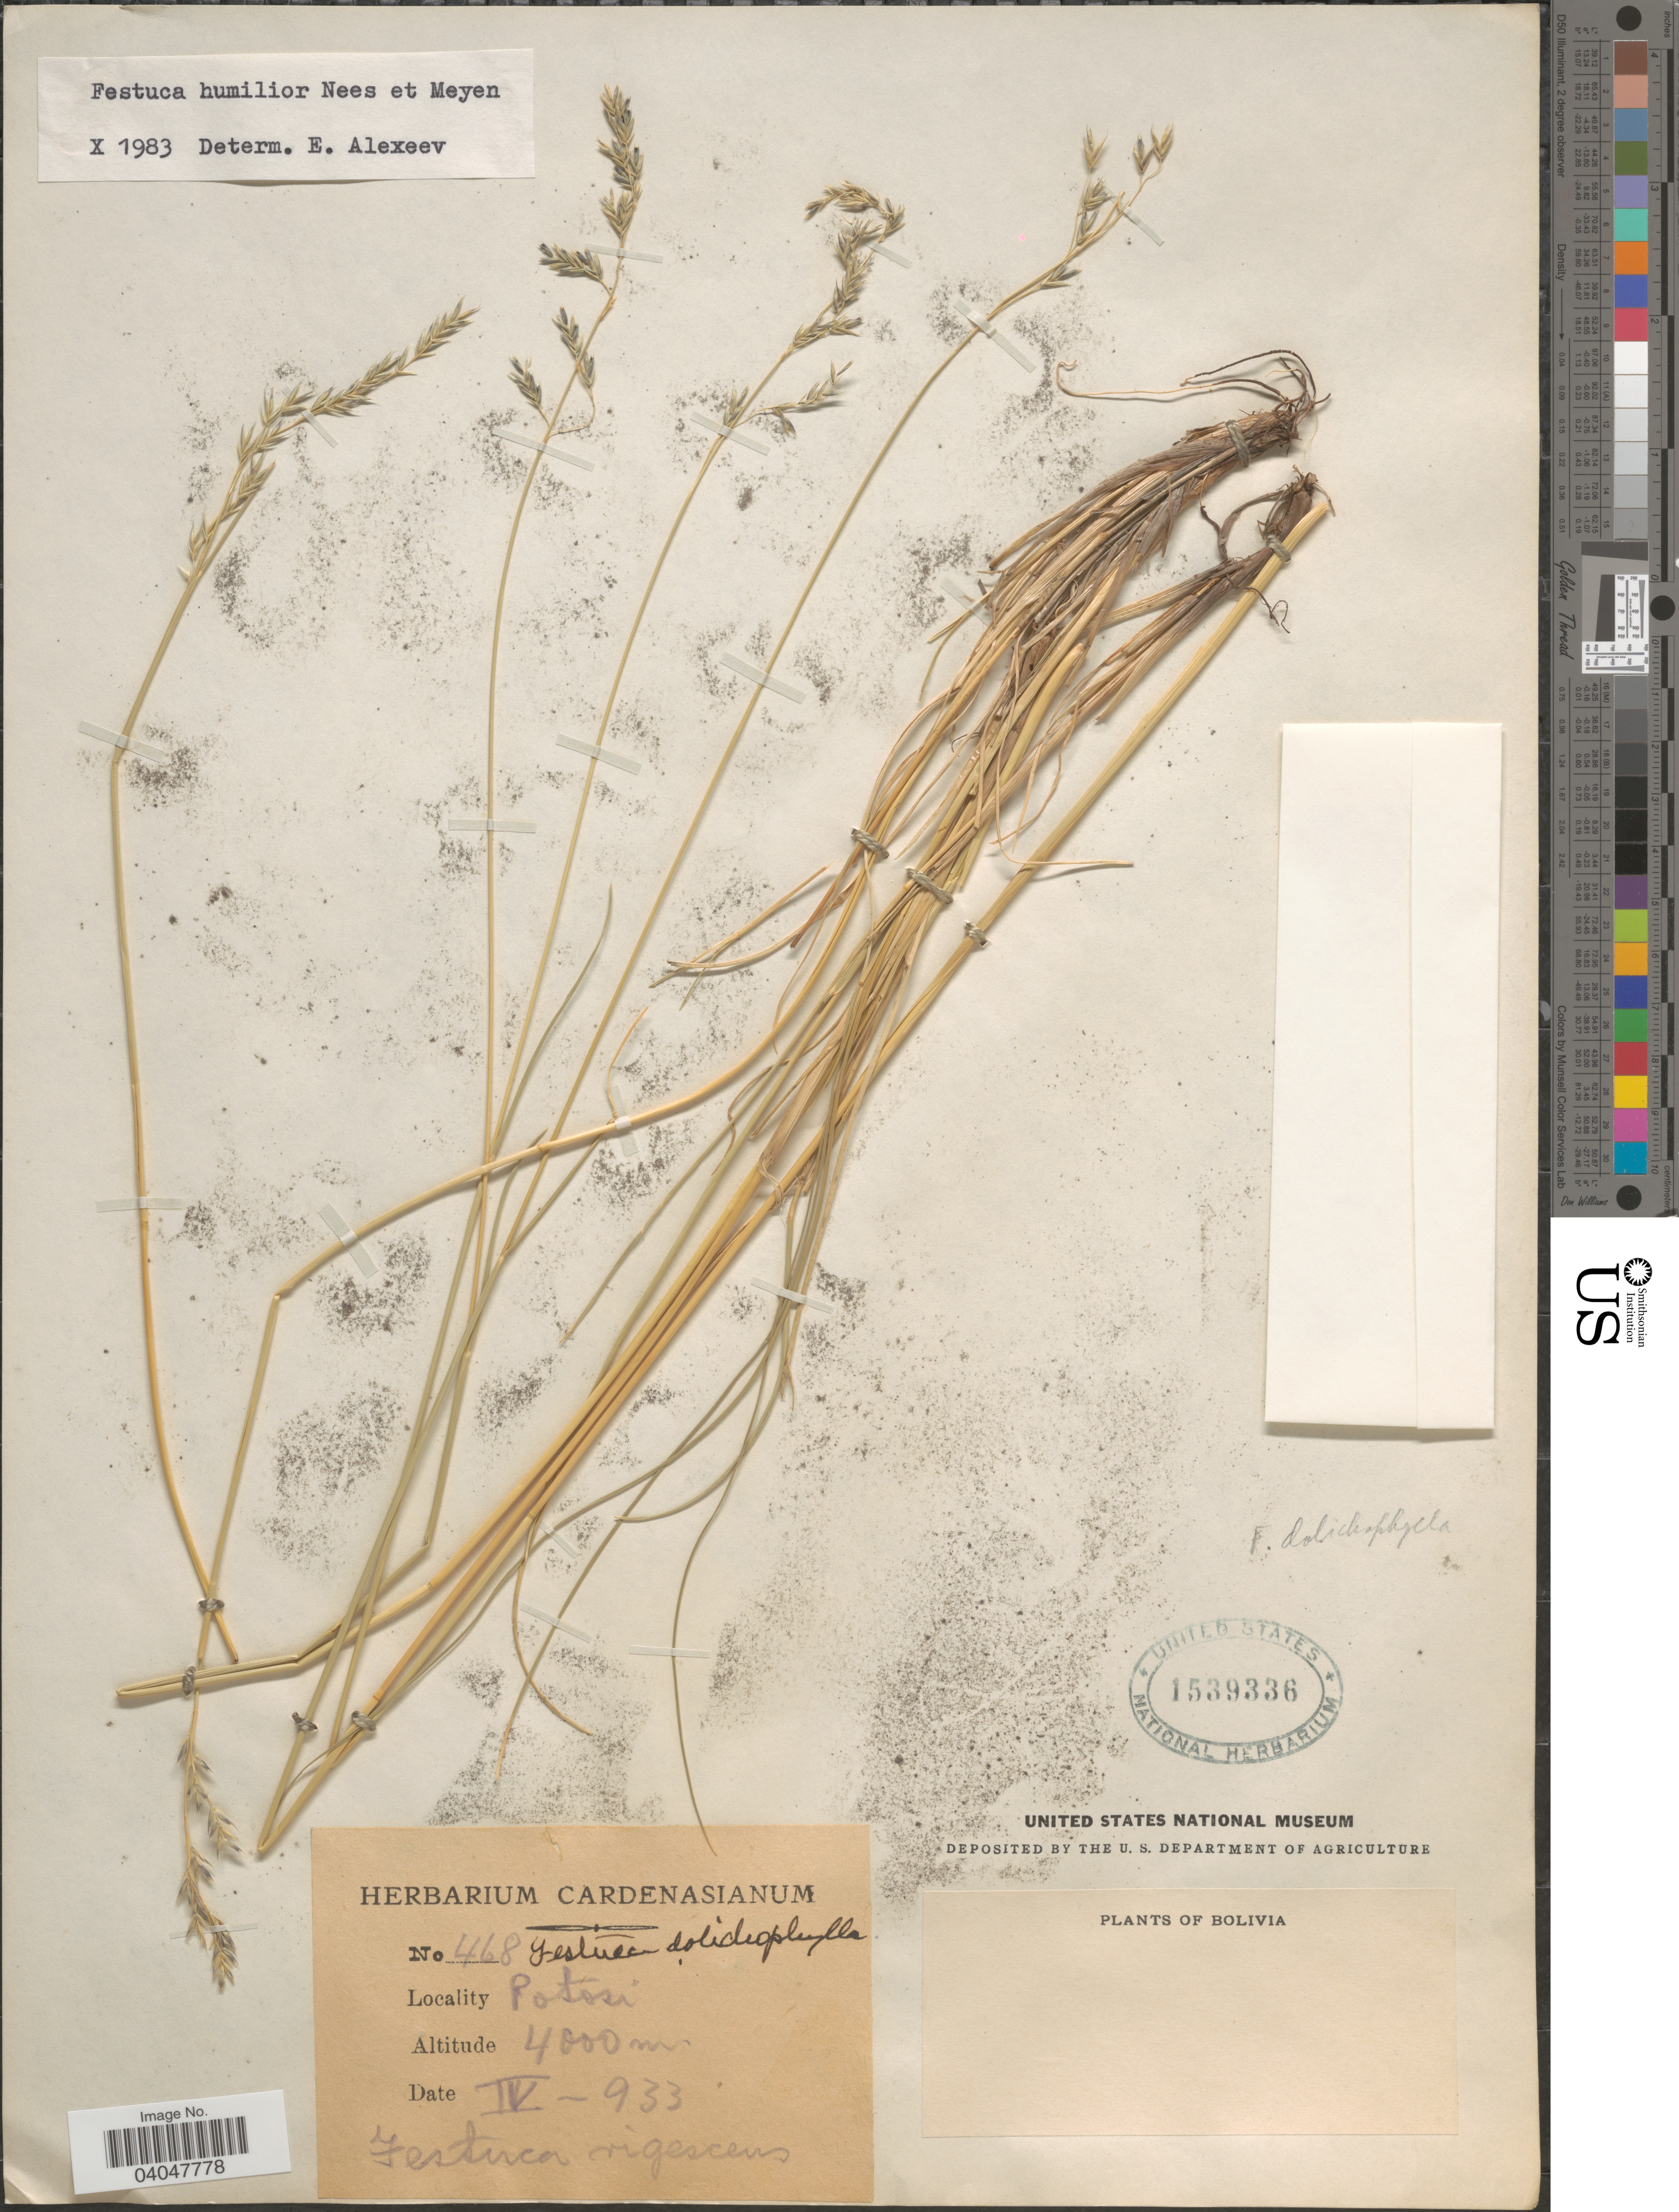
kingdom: Plantae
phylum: Tracheophyta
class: Liliopsida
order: Poales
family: Poaceae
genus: Festuca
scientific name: Festuca humilior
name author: Nees & Meyen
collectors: ex herb. Cardenasianum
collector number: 468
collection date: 1933-04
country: Bolivia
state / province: Potosi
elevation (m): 4000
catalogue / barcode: US 1539336